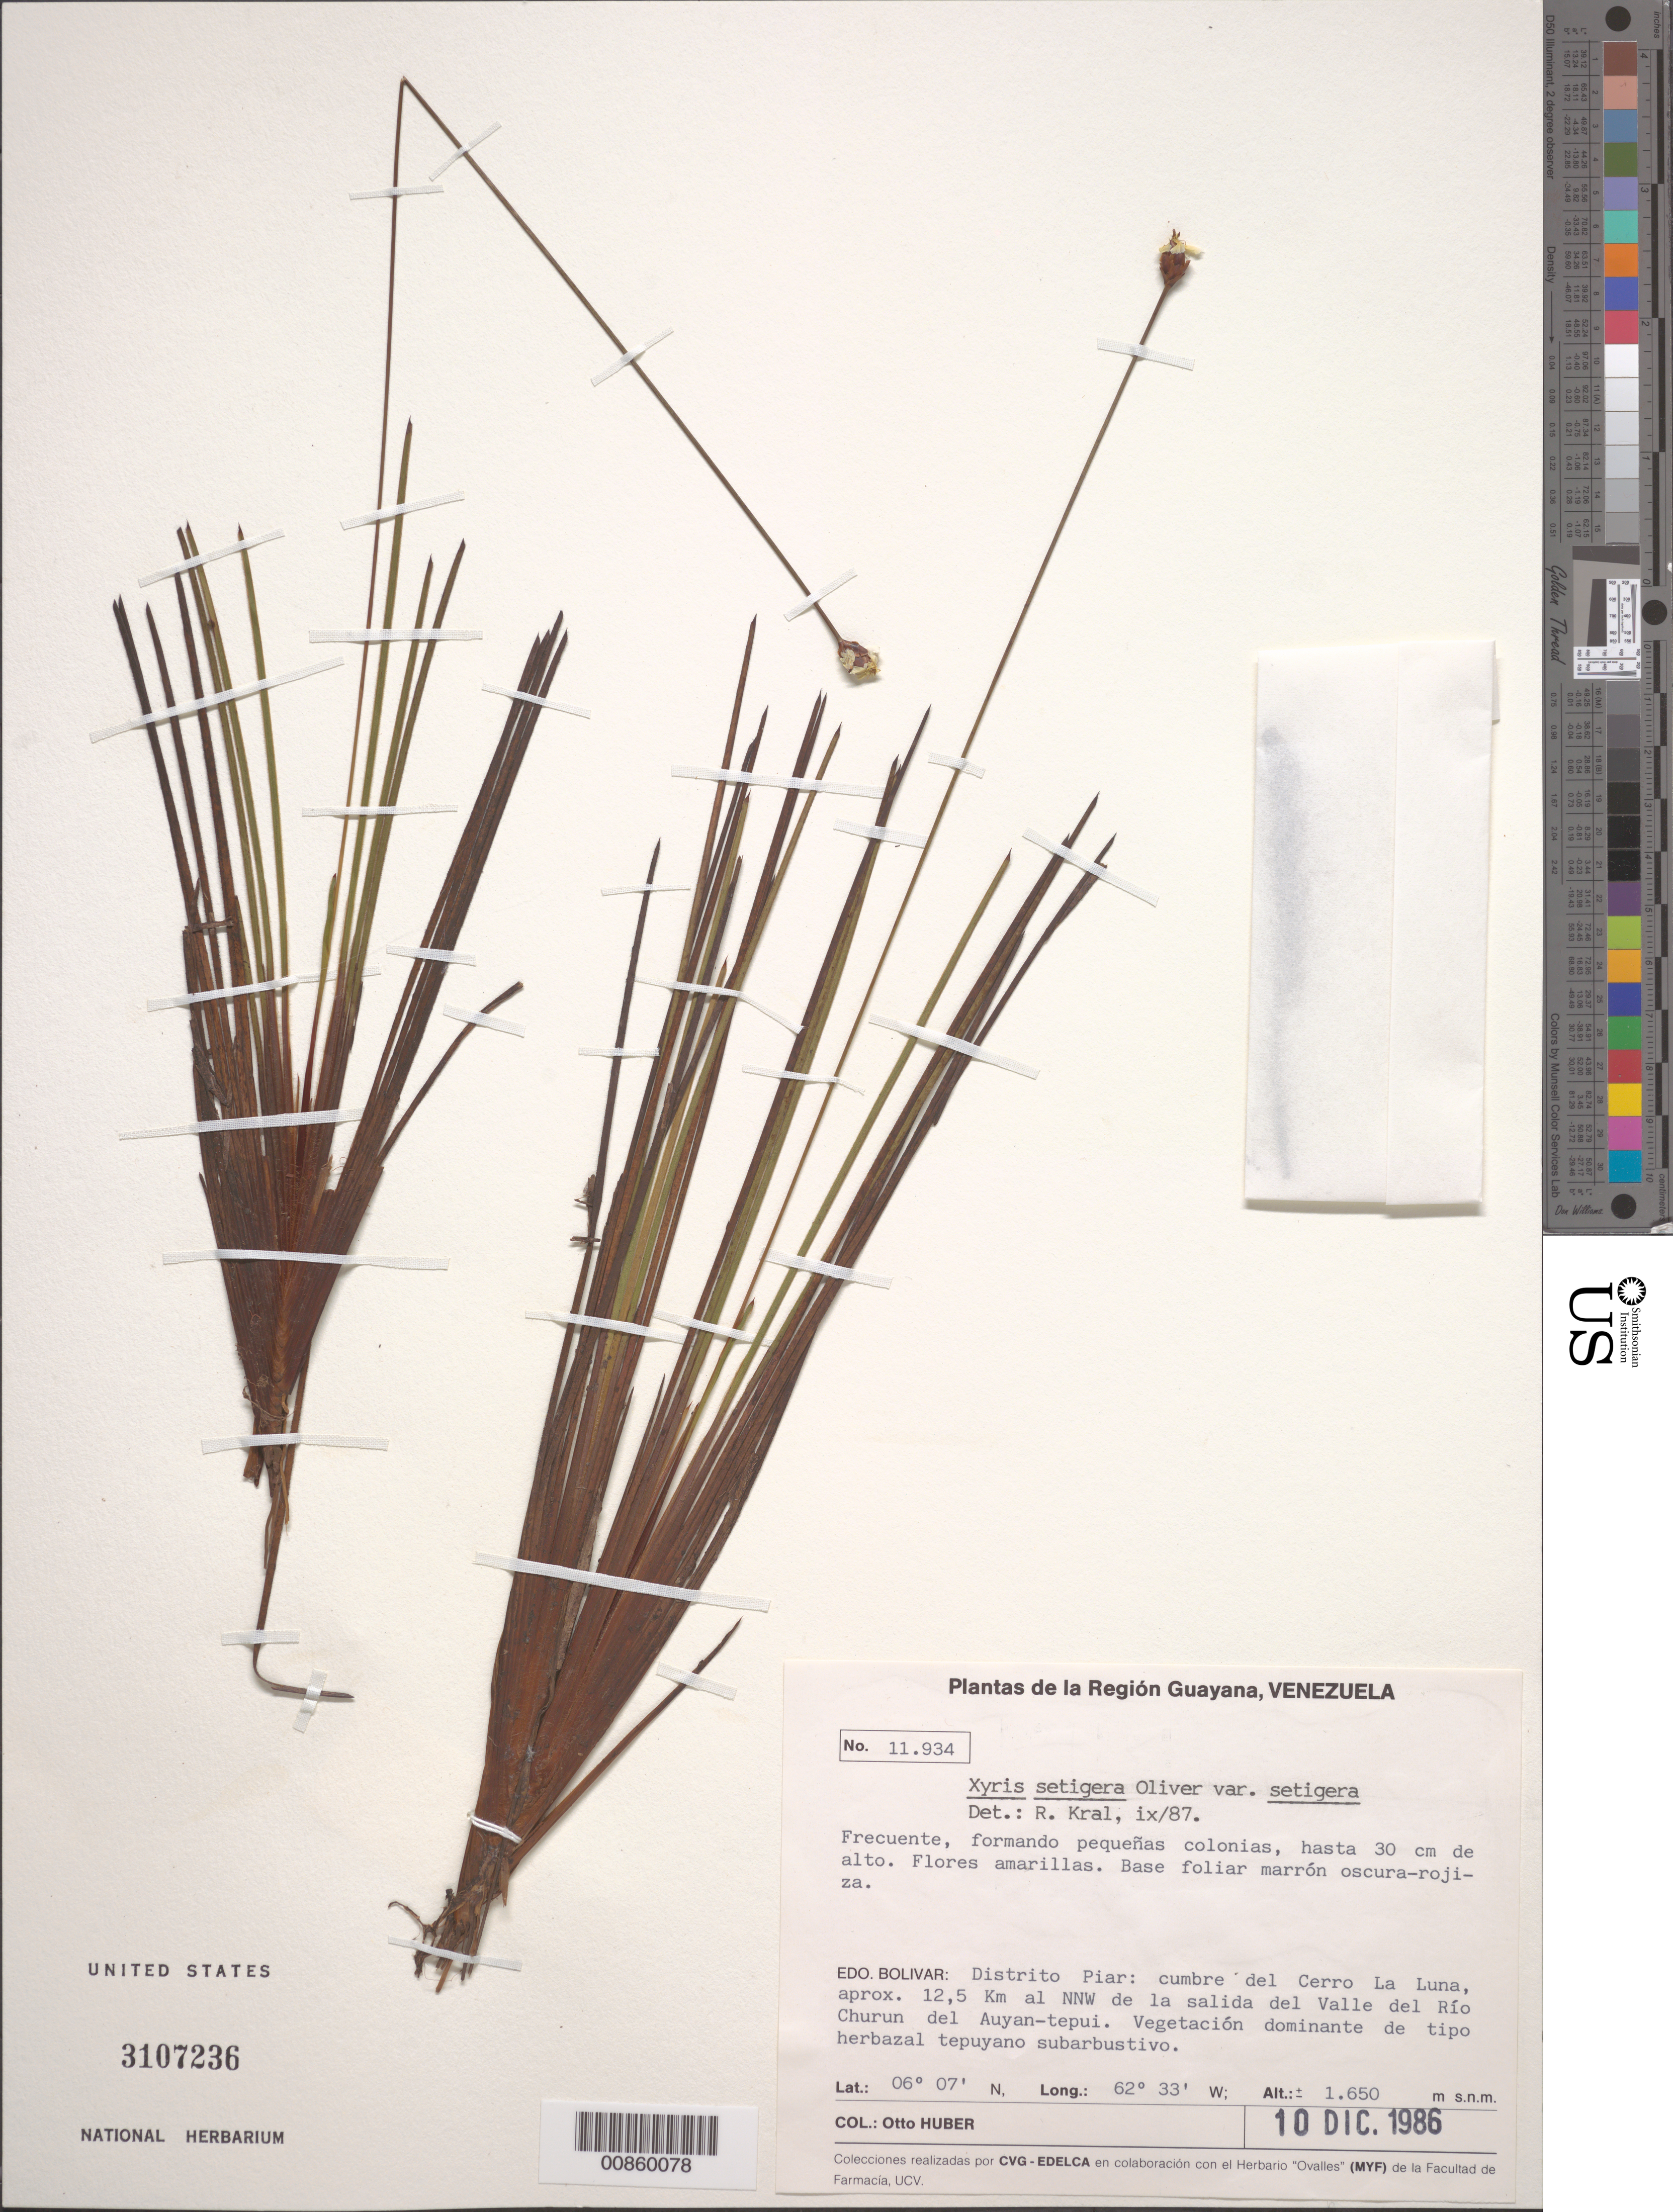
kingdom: Plantae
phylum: Tracheophyta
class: Liliopsida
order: Poales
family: Xyridaceae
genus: Xyris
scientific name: Xyris setigera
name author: Oliv.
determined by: Kral, Robert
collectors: O. Huber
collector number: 11934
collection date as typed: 10-Dec-86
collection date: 1986-12-10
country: Venezuela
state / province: Bolívar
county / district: Piar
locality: Cerro La Luna cumbre; 12.5 km al NNW de la salida del Valle del Río Churun del Auyan-tepuí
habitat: Vegetación dominante de tipo herbazal tepuyano subarbustivo.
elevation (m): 1650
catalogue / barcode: US 3107236